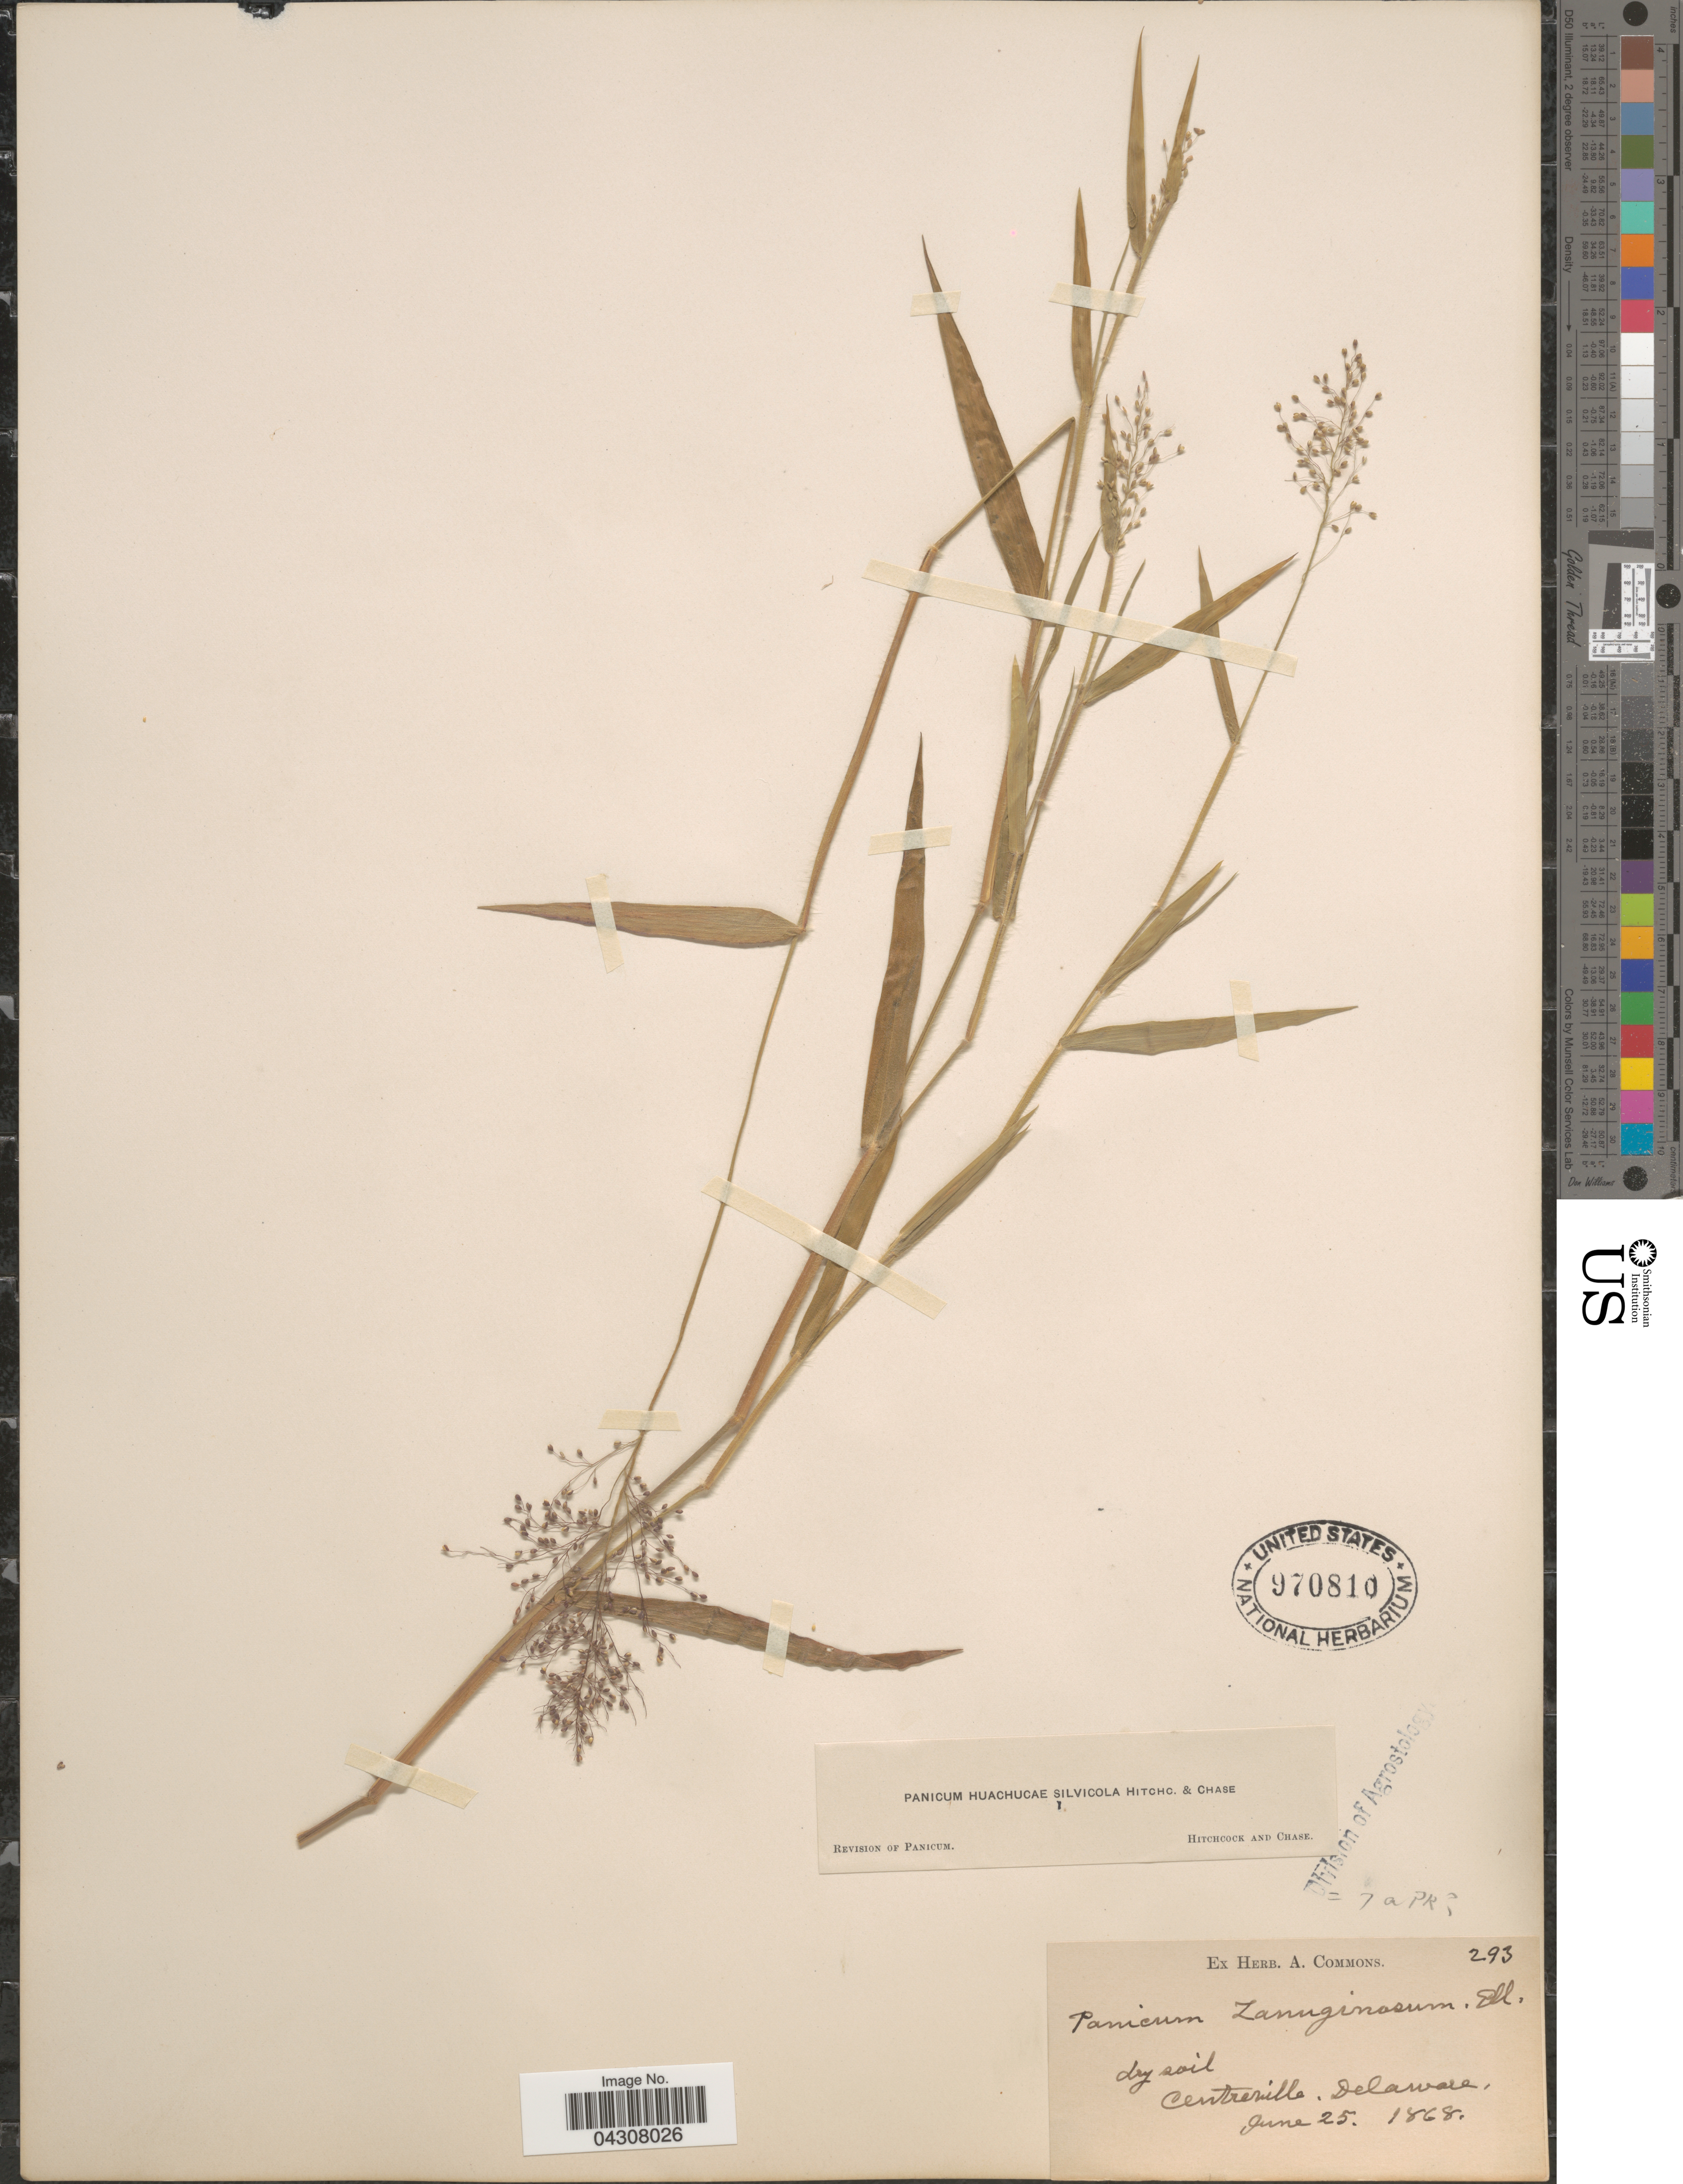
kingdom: Plantae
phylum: Tracheophyta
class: Liliopsida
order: Poales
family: Poaceae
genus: Dichanthelium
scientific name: Dichanthelium acuminatum var. acuminatum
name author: (Sw.) Gould & C.A. Clark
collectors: ex herb. A. Commons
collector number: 293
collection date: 1868-06-25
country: United States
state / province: Delaware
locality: Dry soil. Centreville.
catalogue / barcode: US 970810